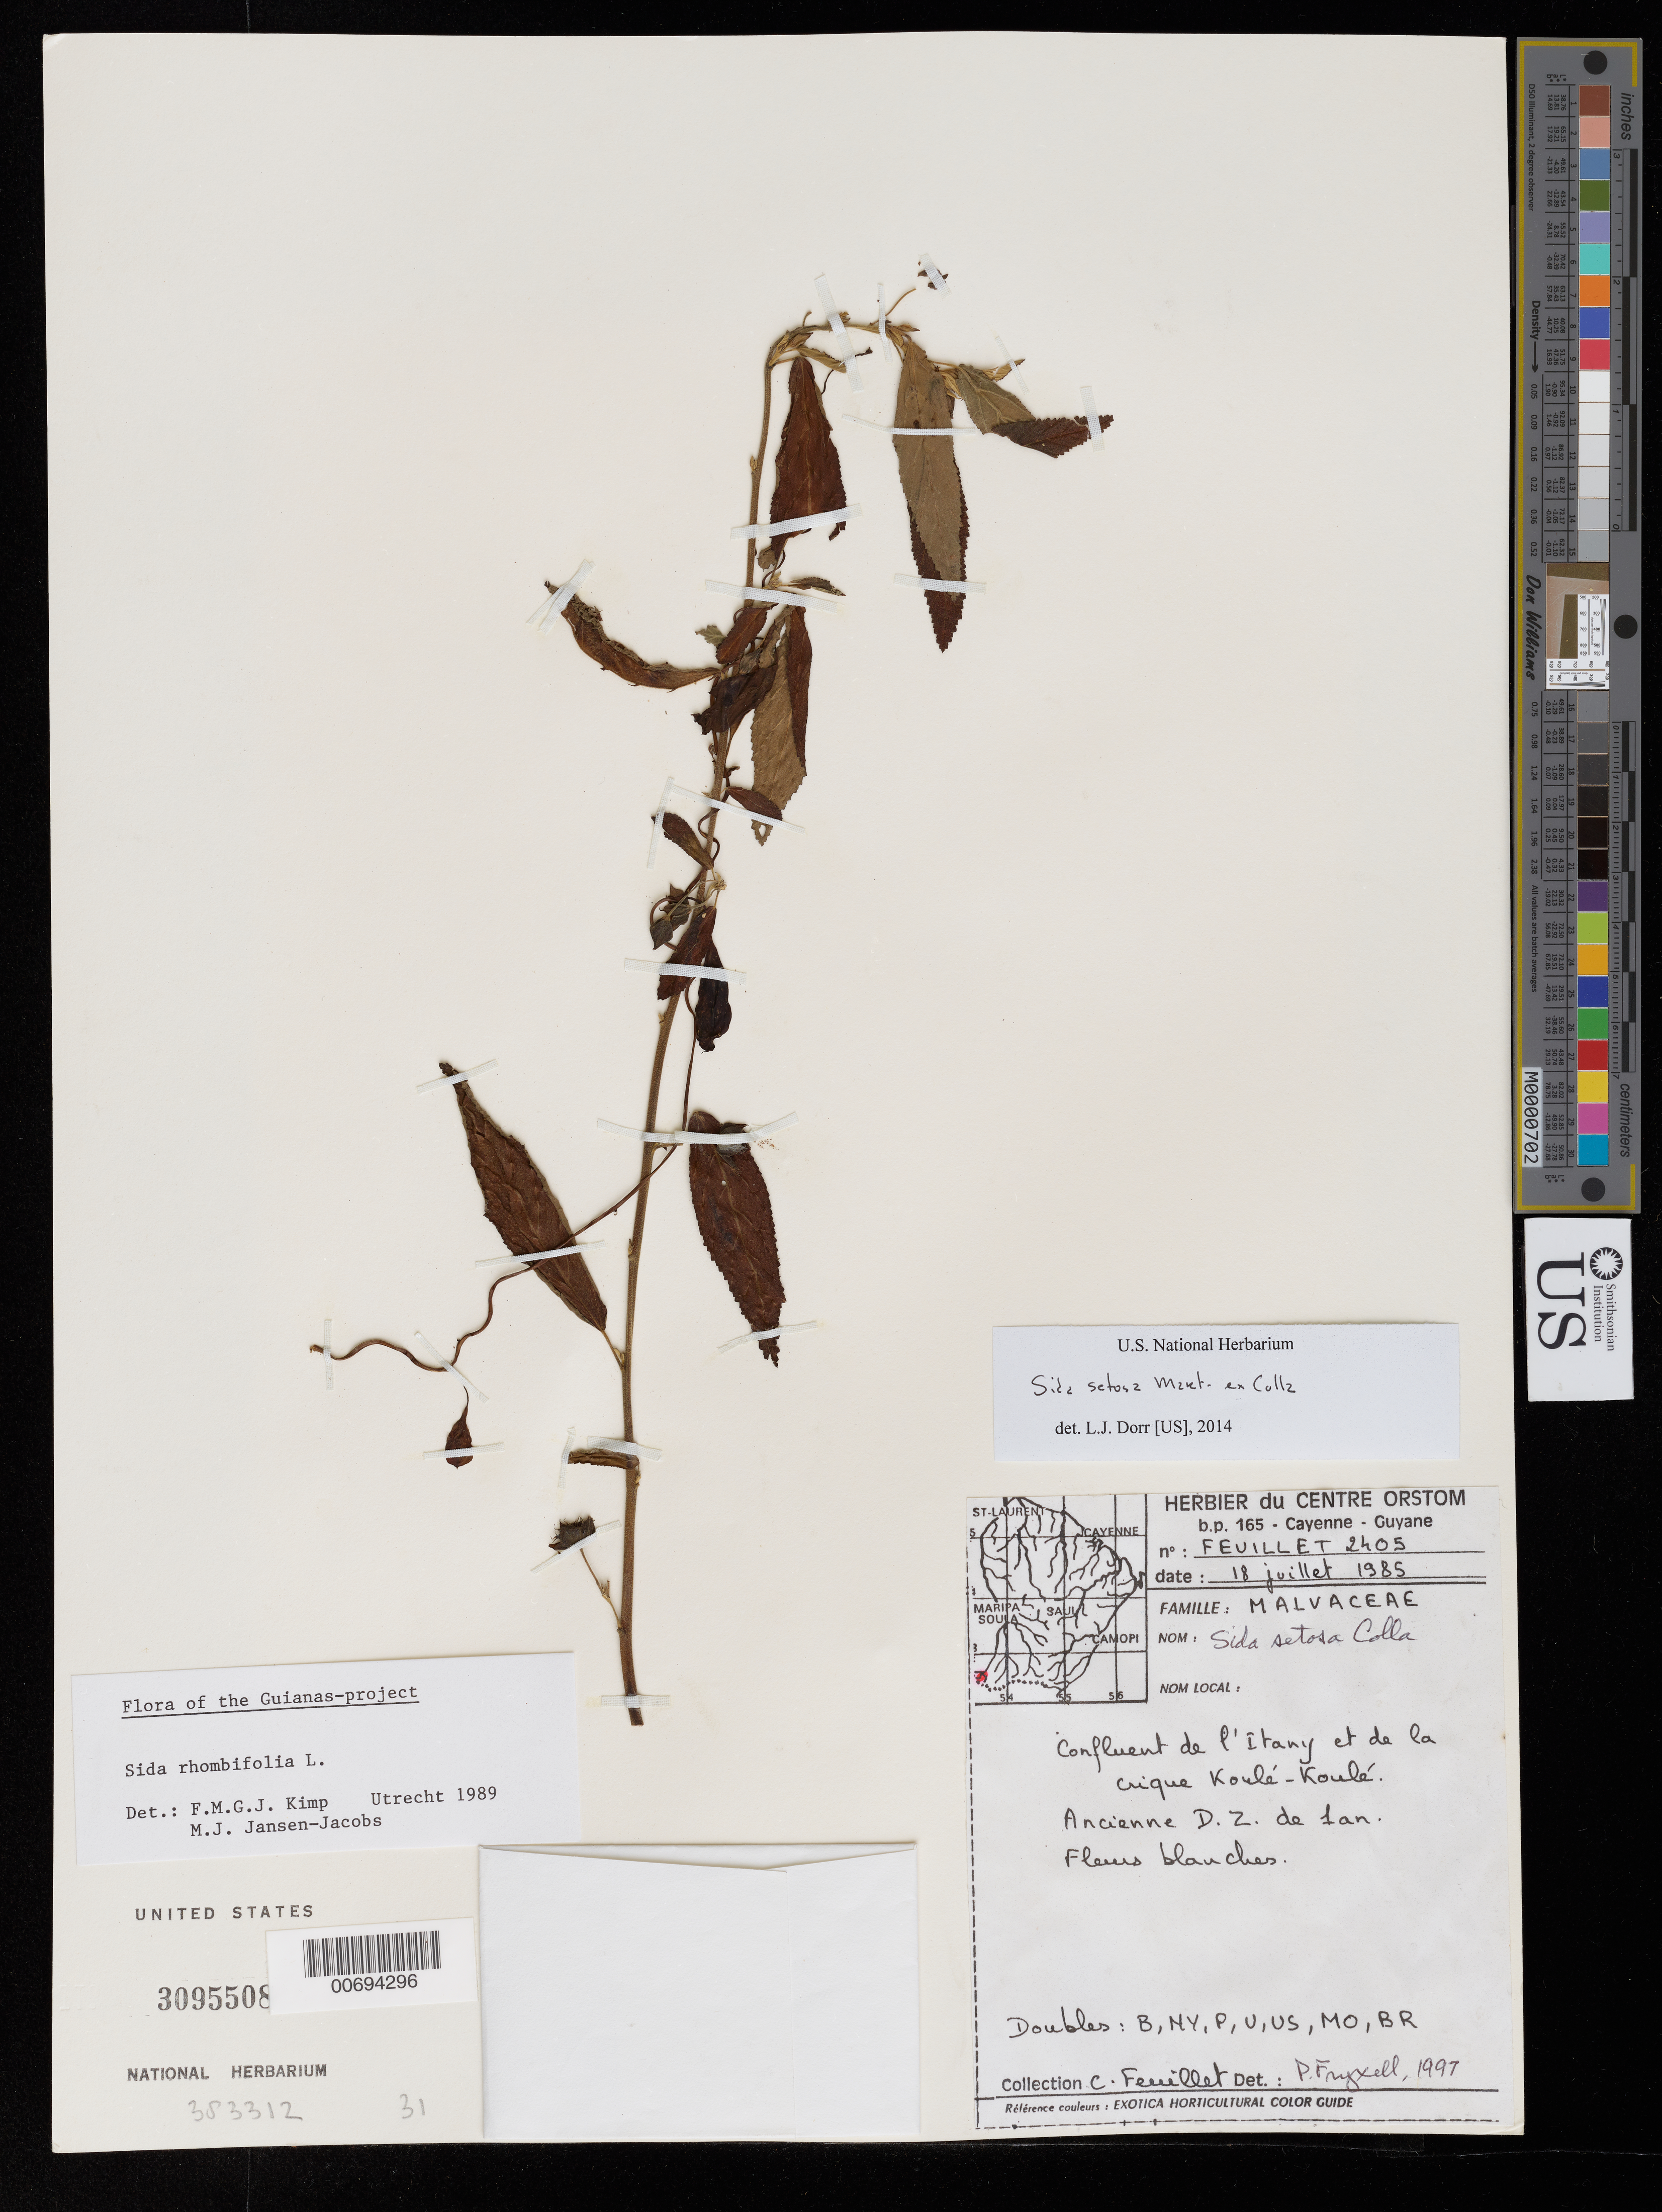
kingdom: Plantae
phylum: Tracheophyta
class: Magnoliopsida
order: Malvales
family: Malvaceae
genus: Sida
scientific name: Sida setosa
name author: Mart. ex Colla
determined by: Dorr, Laurence J., Curator (BOT), Smithsonian Institution - National Museum of Natural History (UNITED STATES)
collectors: C. Feuillet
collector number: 2405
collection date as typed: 18-Jul-85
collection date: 1985-07-18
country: French Guiana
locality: Rivière Itany, confluent avec de la crique Koulé-Koulé, Monts Tumuc-Humac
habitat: Ancienne D.Z. de Fan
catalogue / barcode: US 3095508